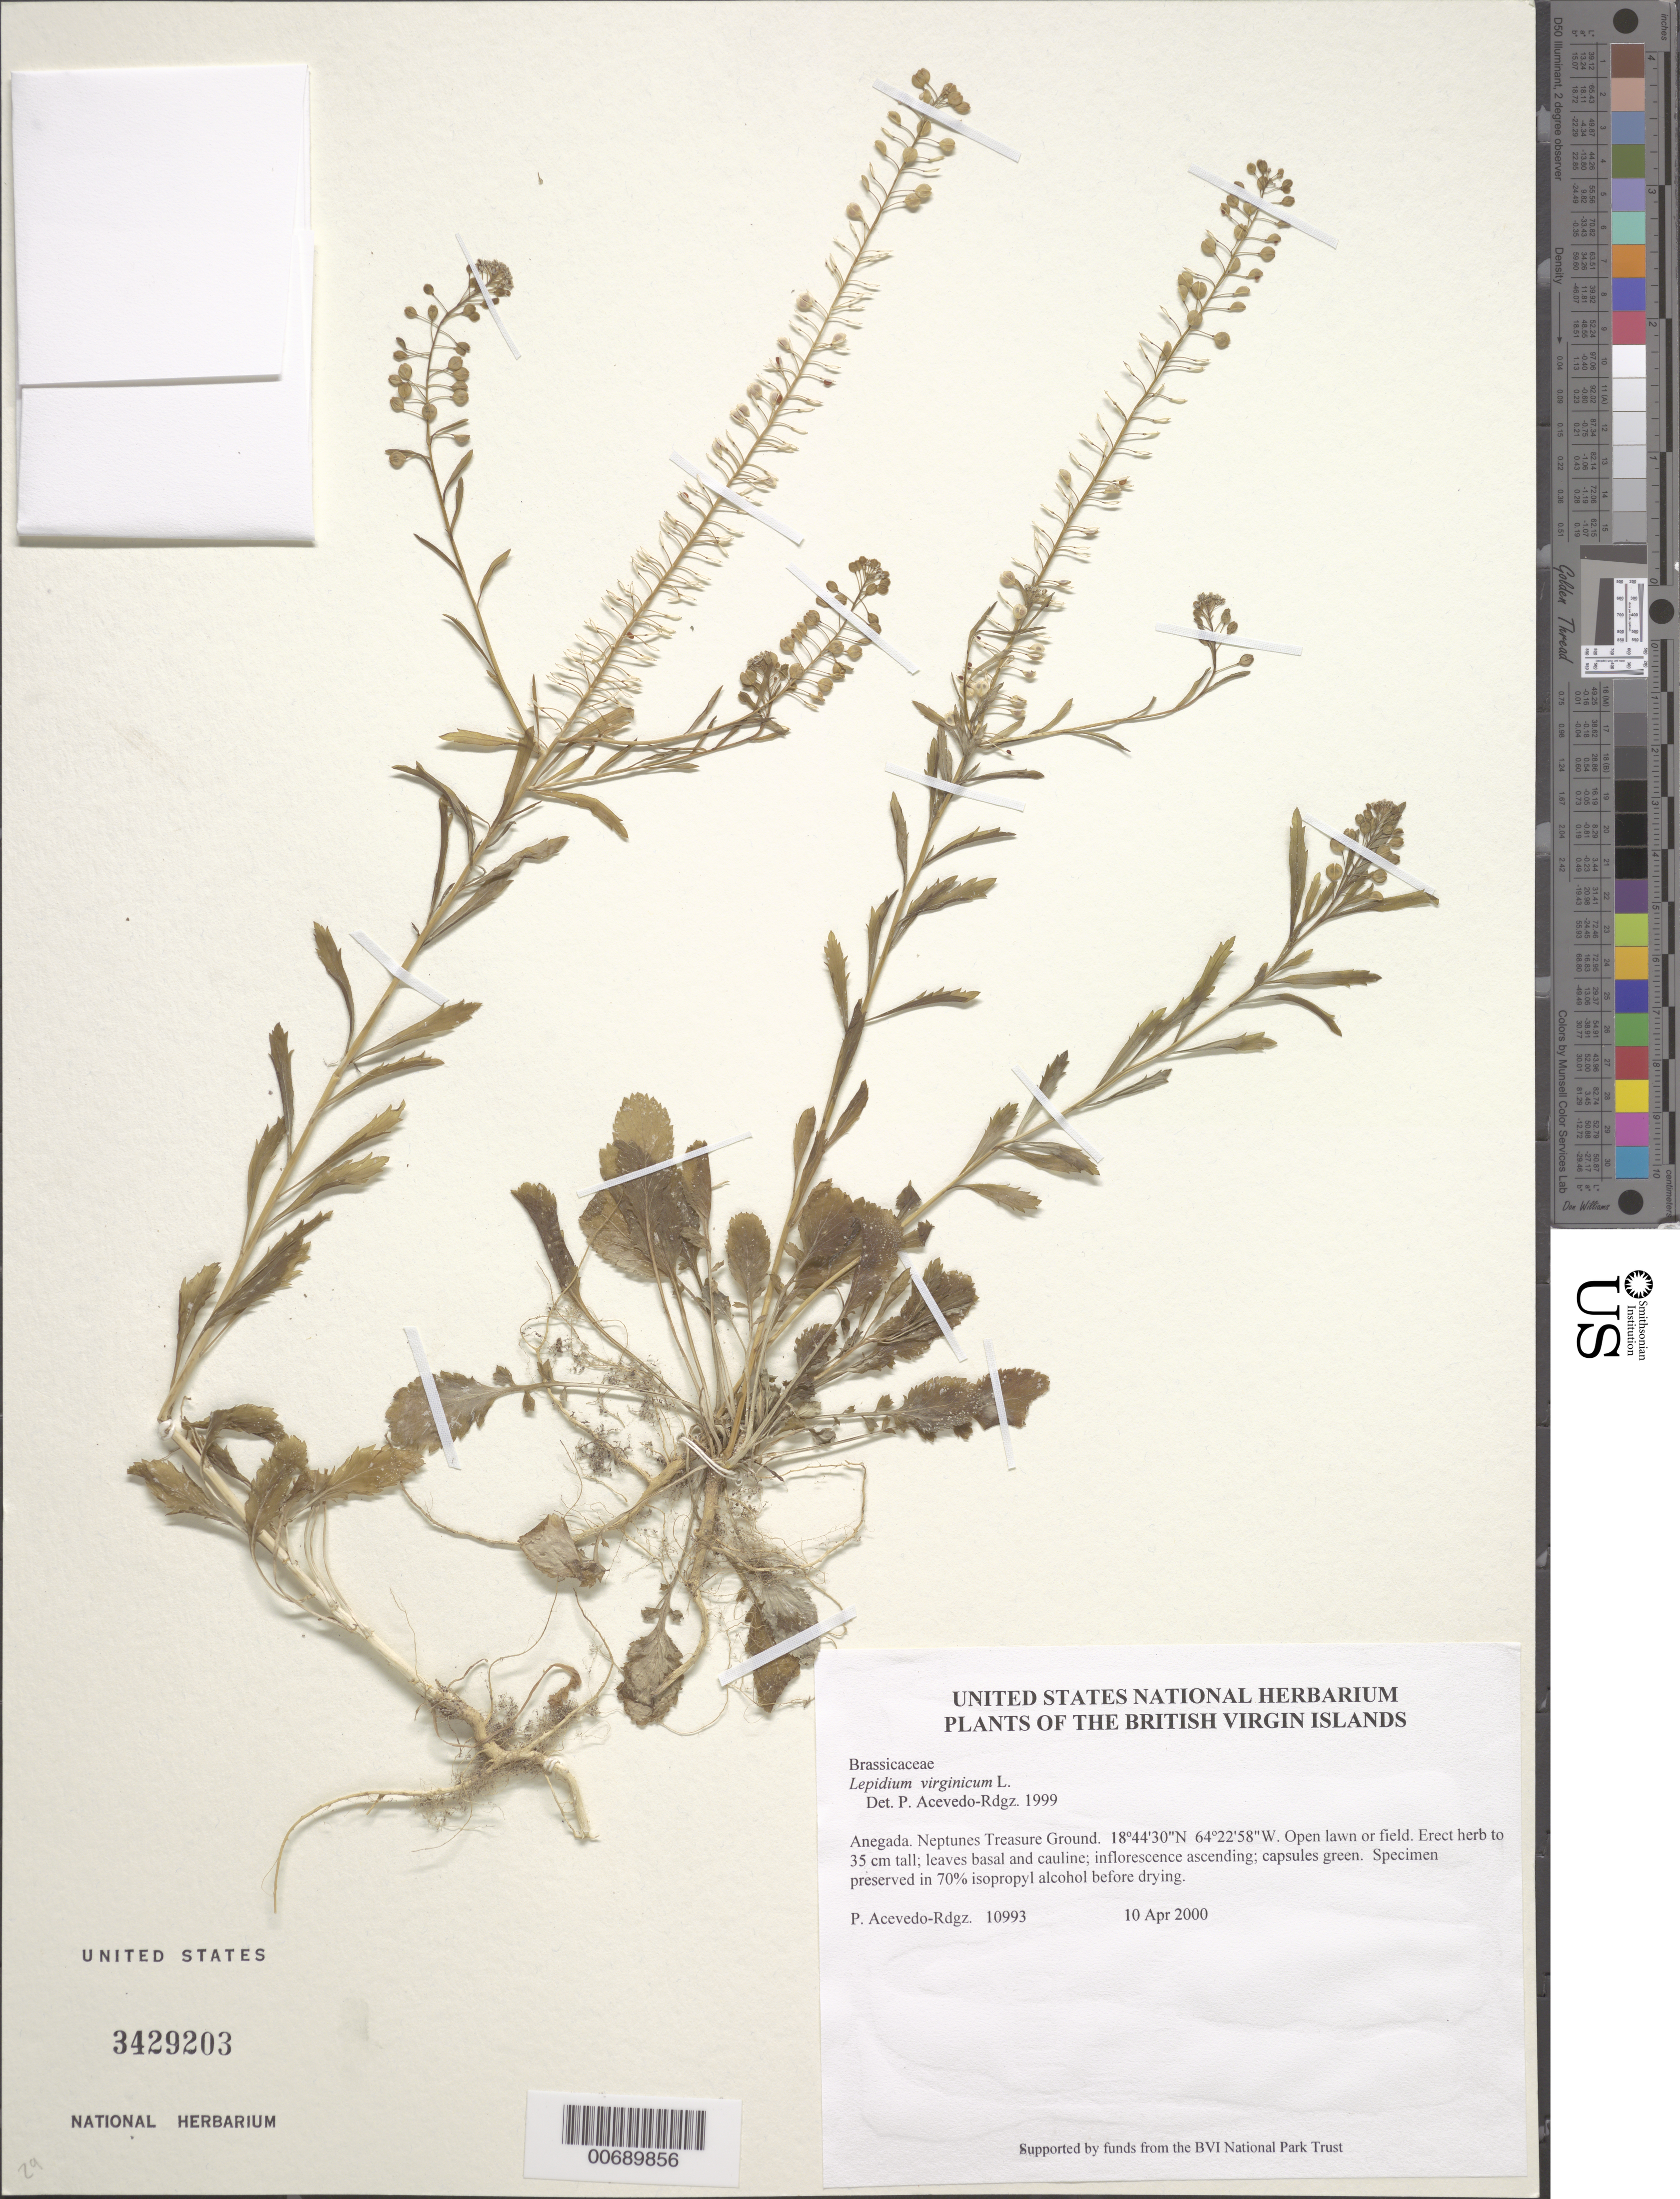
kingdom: Plantae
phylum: Tracheophyta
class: Magnoliopsida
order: Brassicales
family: Brassicaceae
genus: Lepidium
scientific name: Lepidium virginicum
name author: L.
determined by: Acevedo-Rodríguez, P., (BOT), Smithsonian Institution - National Museum of Natural History (UNITED STATES)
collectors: P. Acevedo-Rodr.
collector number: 10993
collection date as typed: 10 Apr 2000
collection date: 2000-04-10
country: British Virgin Islands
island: Anegada I.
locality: Neptunes Treasure Ground.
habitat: Open lawn or field.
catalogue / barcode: US 3429203